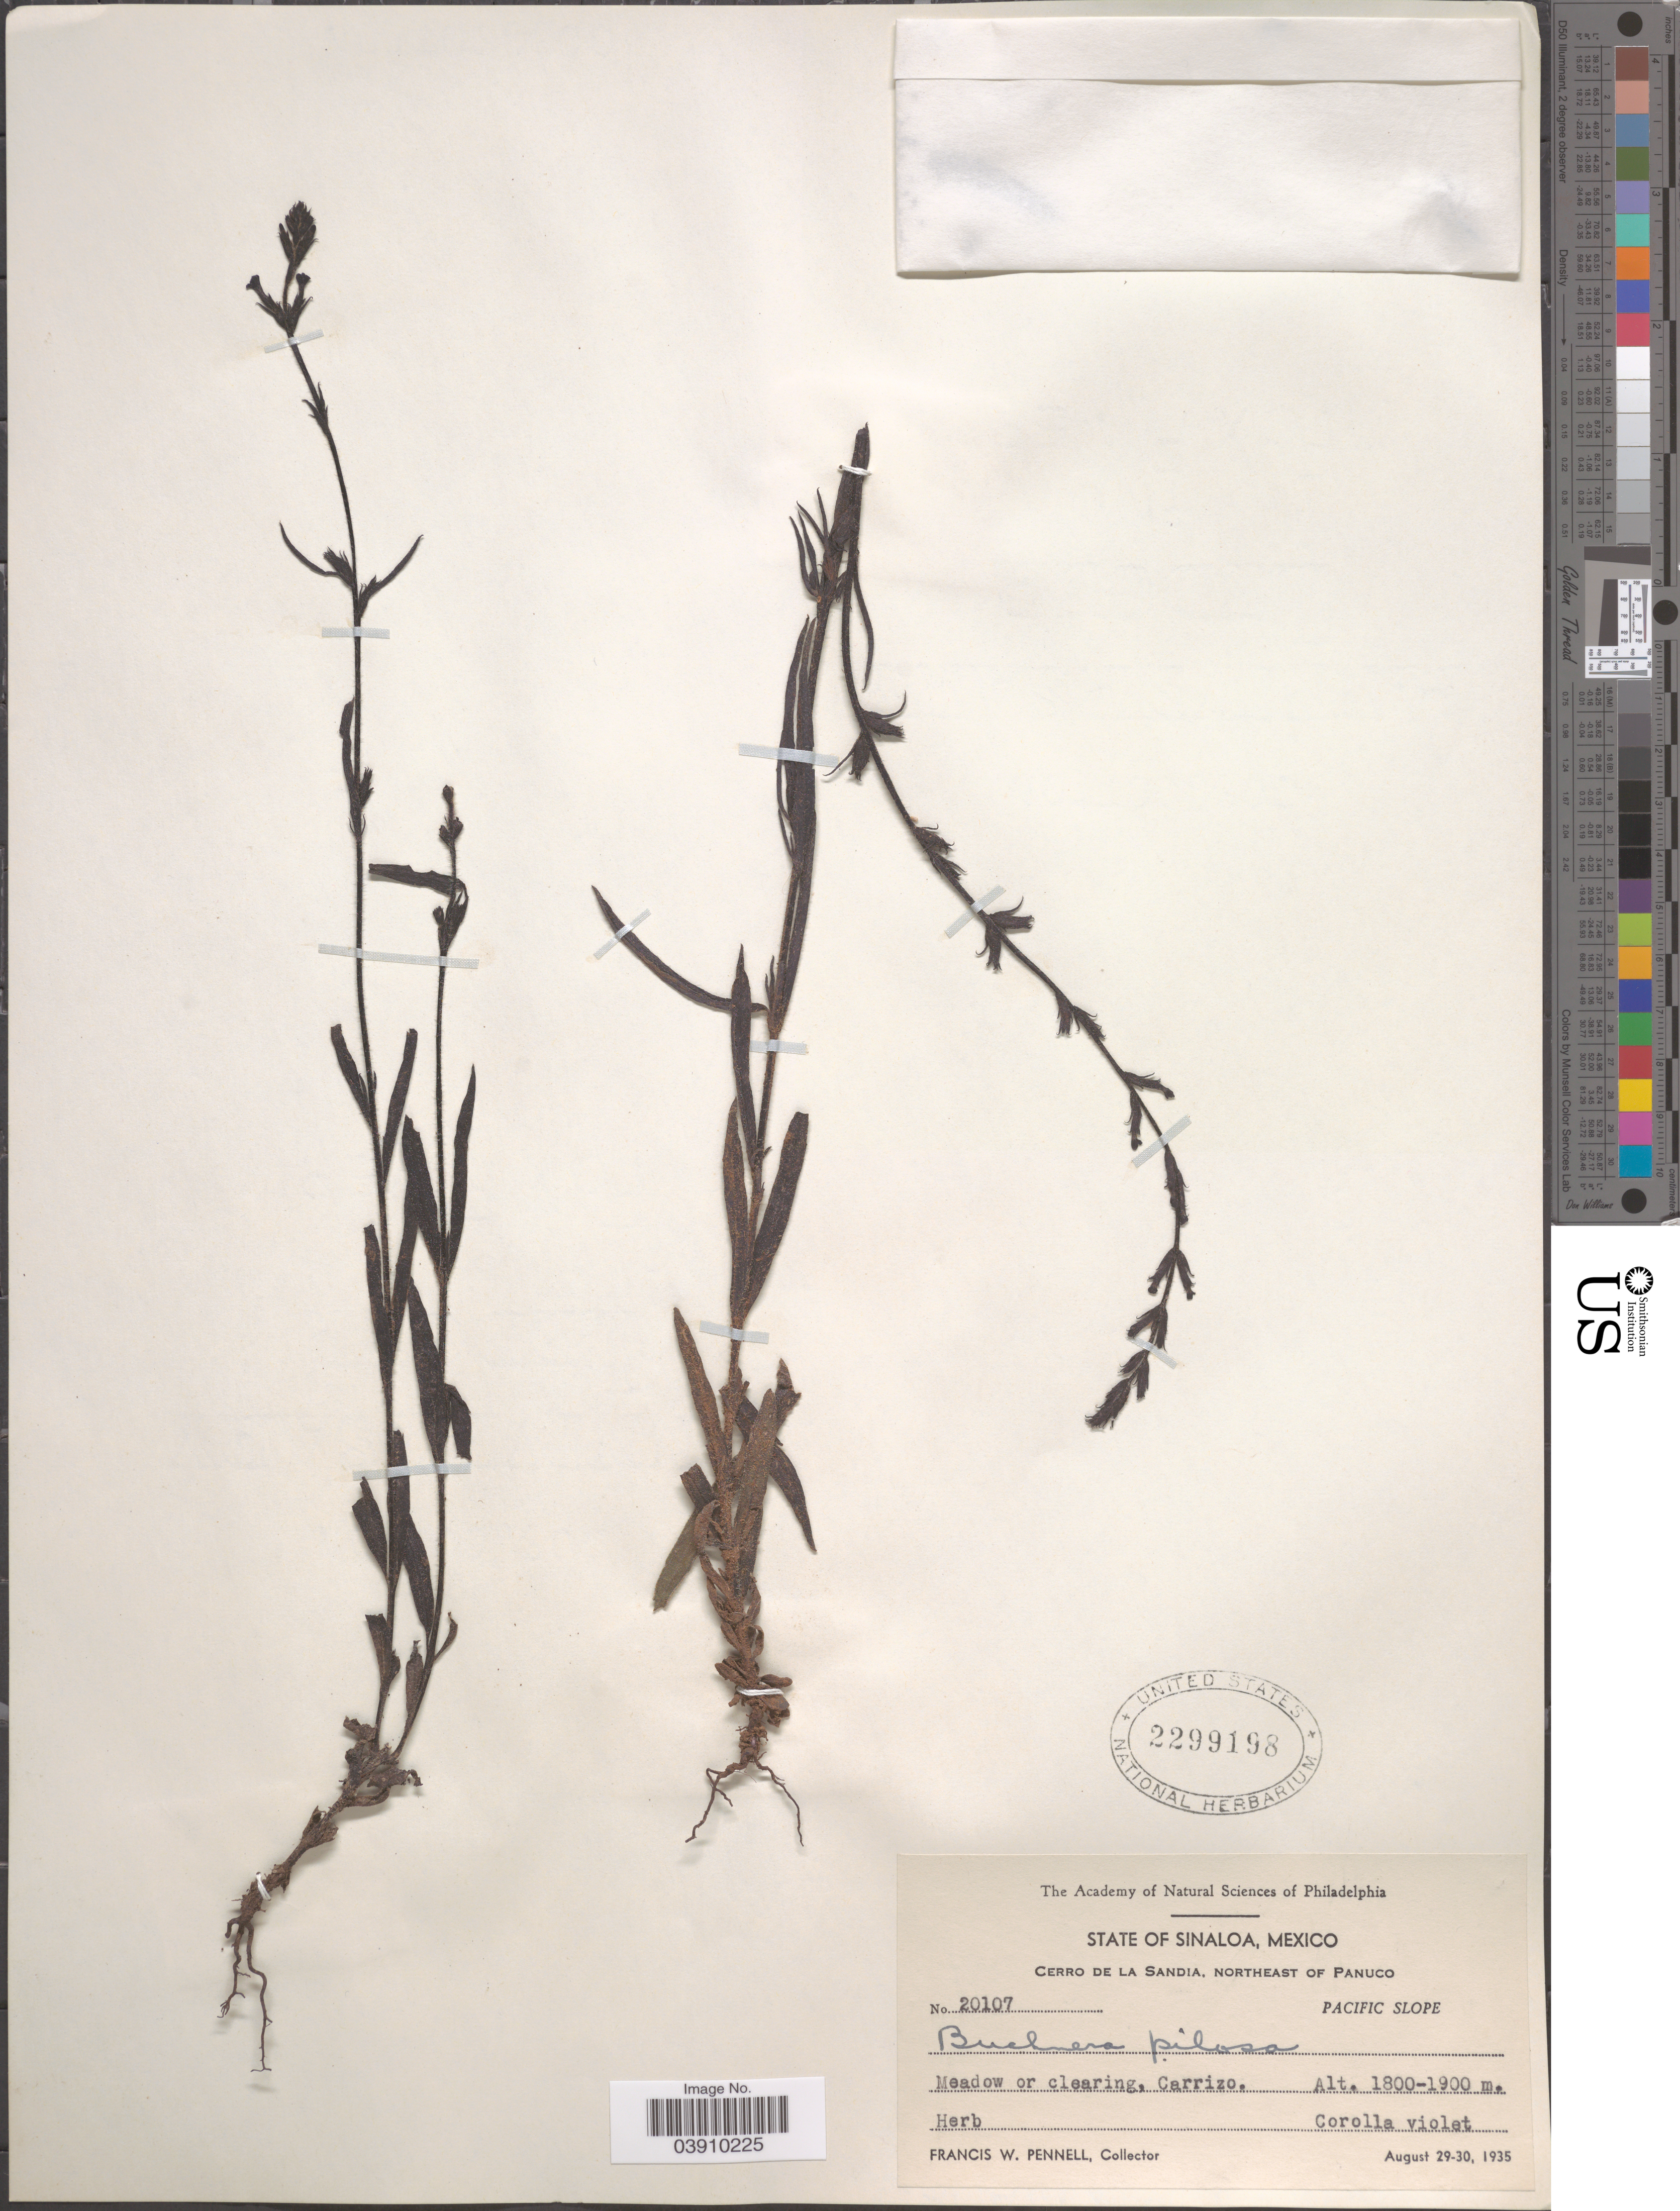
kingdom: Plantae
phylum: Tracheophyta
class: Magnoliopsida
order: Lamiales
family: Orobanchaceae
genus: Buchnera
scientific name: Buchnera pusilla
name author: Kunth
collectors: F. W. Pennell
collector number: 20107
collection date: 1935-08-29/1935-08-30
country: Mexico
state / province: Sinaloa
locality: Cerro de la Sandia, northeast of Panuco. Pacific Slope. Carrizo.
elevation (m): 1800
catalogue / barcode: US 2299198